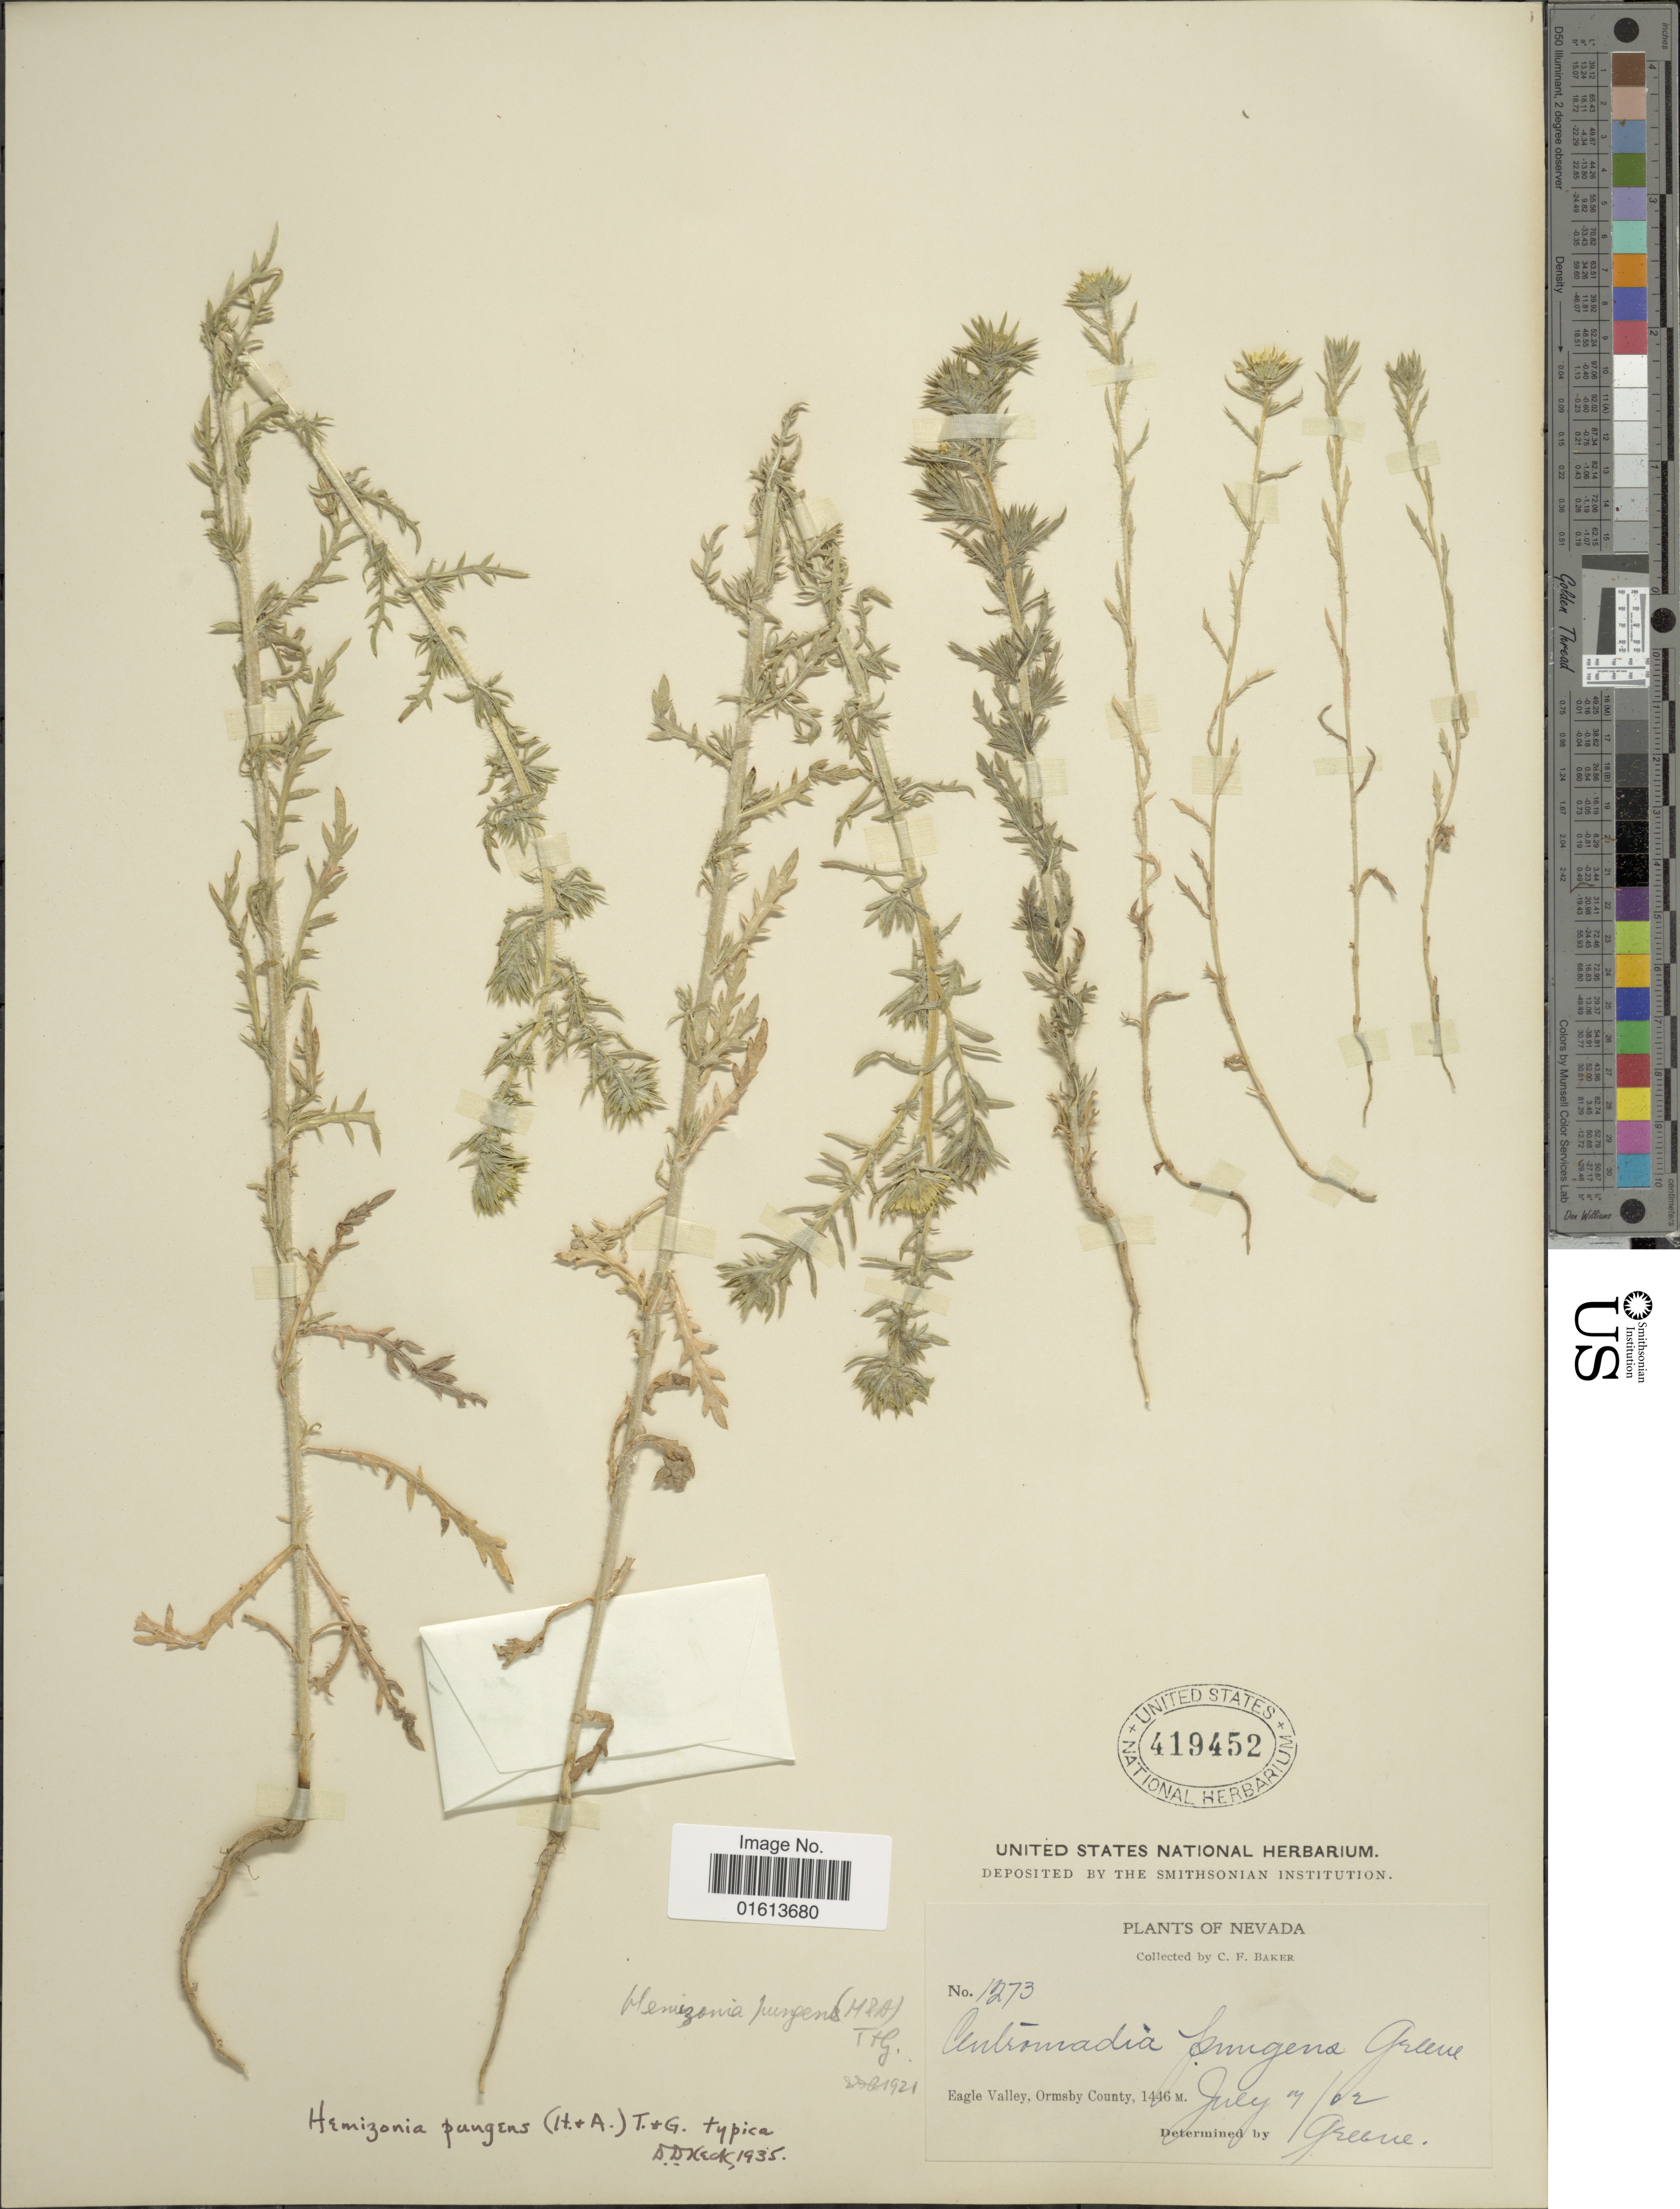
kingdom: Plantae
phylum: Tracheophyta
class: Magnoliopsida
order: Asterales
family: Asteraceae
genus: Centromadia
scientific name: Centromadia pungens subsp. pungens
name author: Hook. & Arn.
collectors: C. F. Baker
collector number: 1273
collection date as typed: Transcribed d/m/y: 17/7/62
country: United States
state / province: Nevada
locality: Nevada. Eagle Valley, Ormsby County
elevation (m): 1446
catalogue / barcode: US 419452